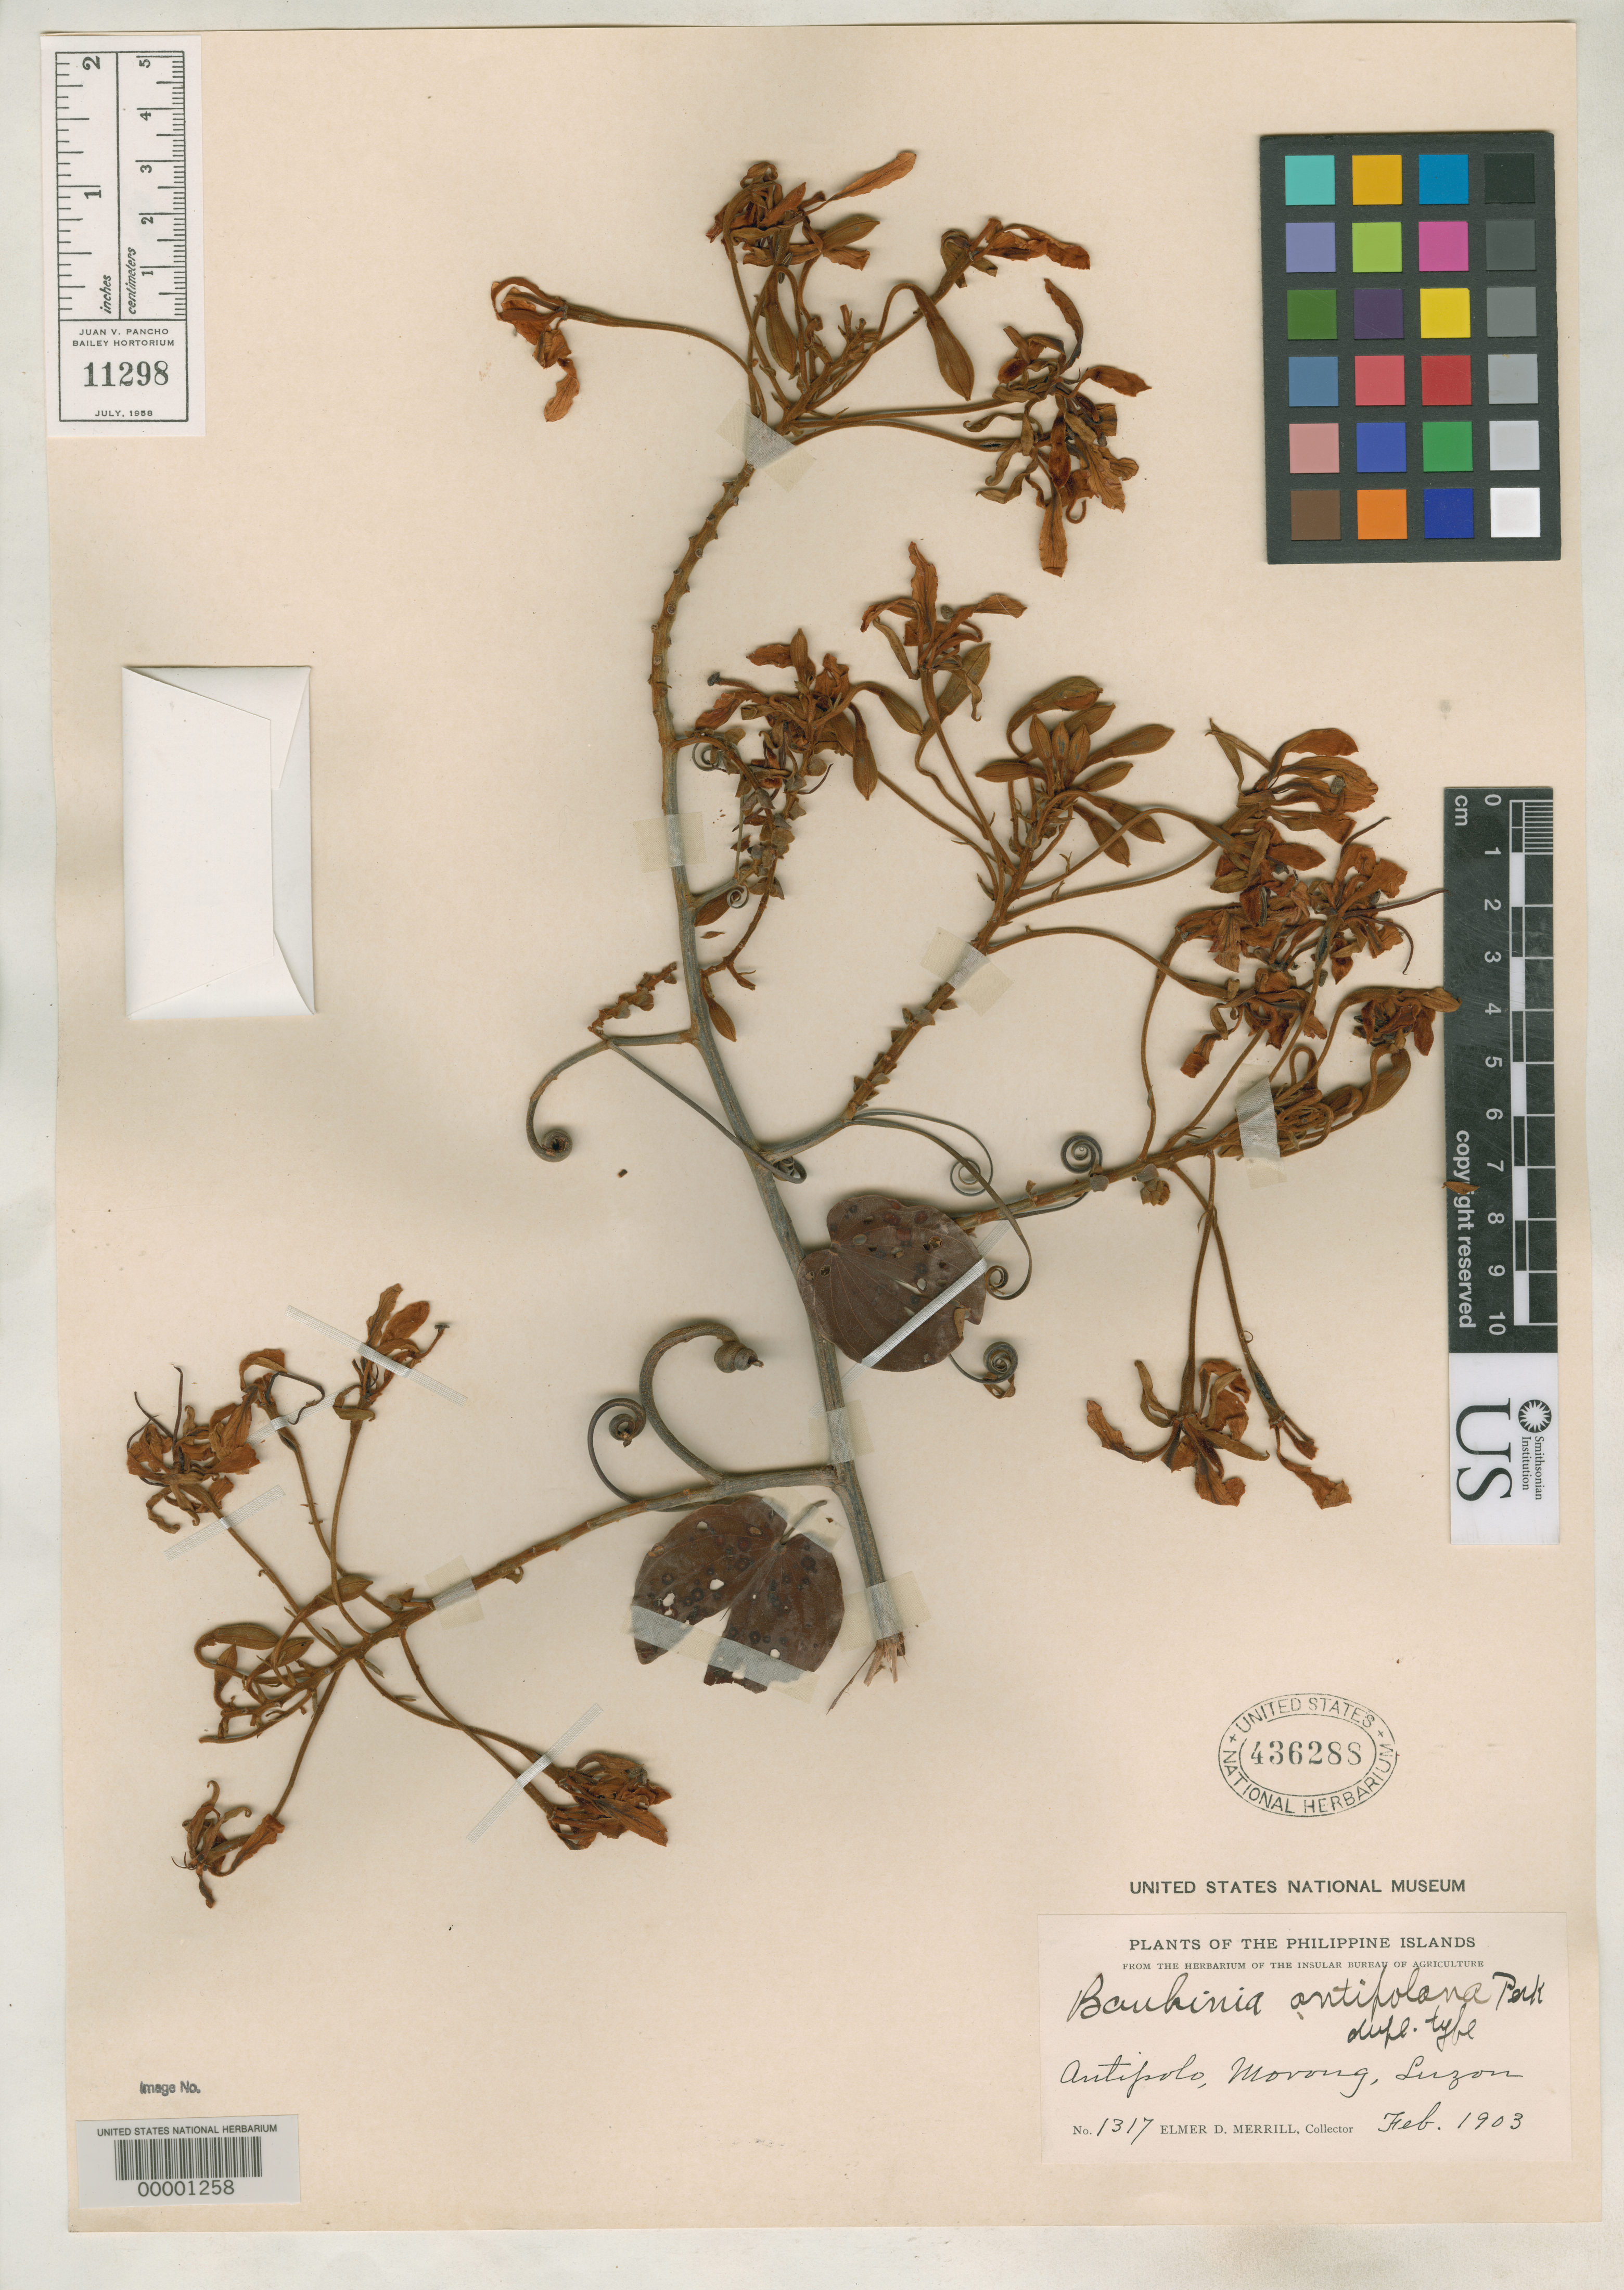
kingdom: Plantae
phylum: Tracheophyta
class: Magnoliopsida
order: Fabales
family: Fabaceae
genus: Bauhinia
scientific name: Bauhinia antipolana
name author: Perkins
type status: Isotype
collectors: E. D. Merrill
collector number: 1317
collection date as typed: Feb 1913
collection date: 1913-02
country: Philippines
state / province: Calabarzon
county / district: Rizal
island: Luzon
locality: Antipolo, Morong.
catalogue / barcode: US 436288